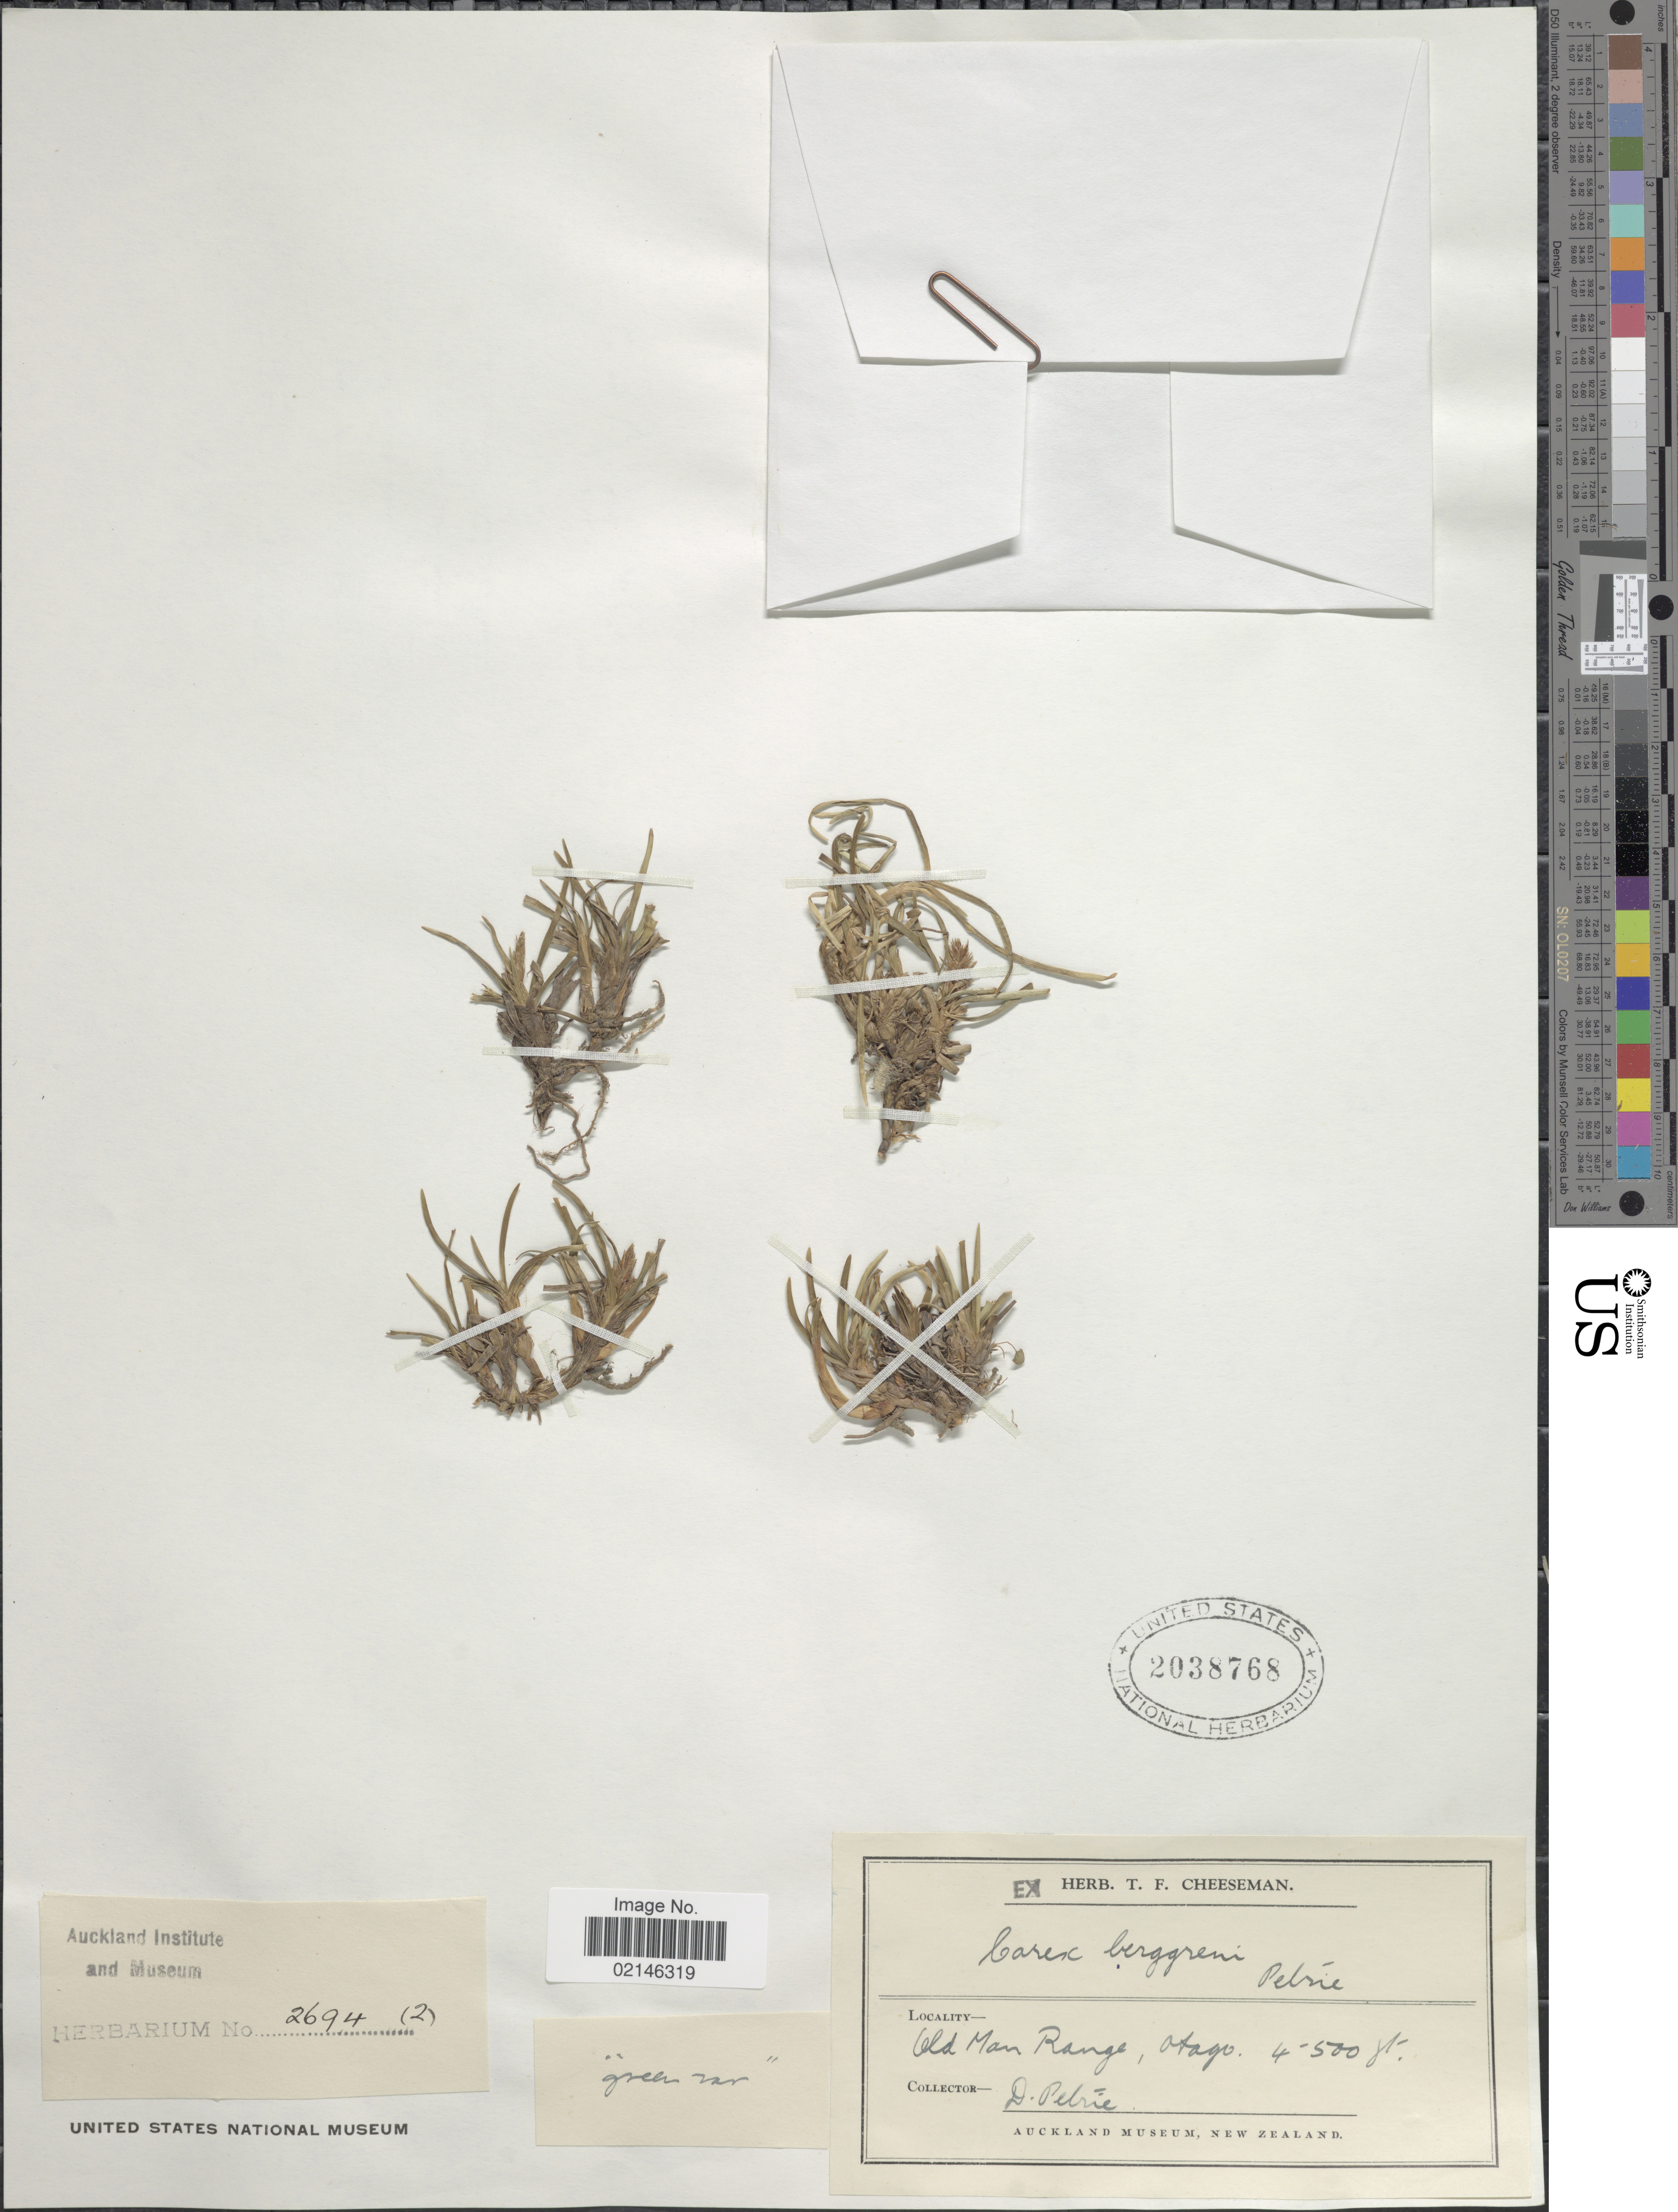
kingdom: Plantae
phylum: Tracheophyta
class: Liliopsida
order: Poales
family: Cyperaceae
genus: Carex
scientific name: Carex berggrenii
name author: Petrie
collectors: D. Petrie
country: New Zealand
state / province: Otago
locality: Old Man Range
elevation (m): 1372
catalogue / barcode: US 2038768